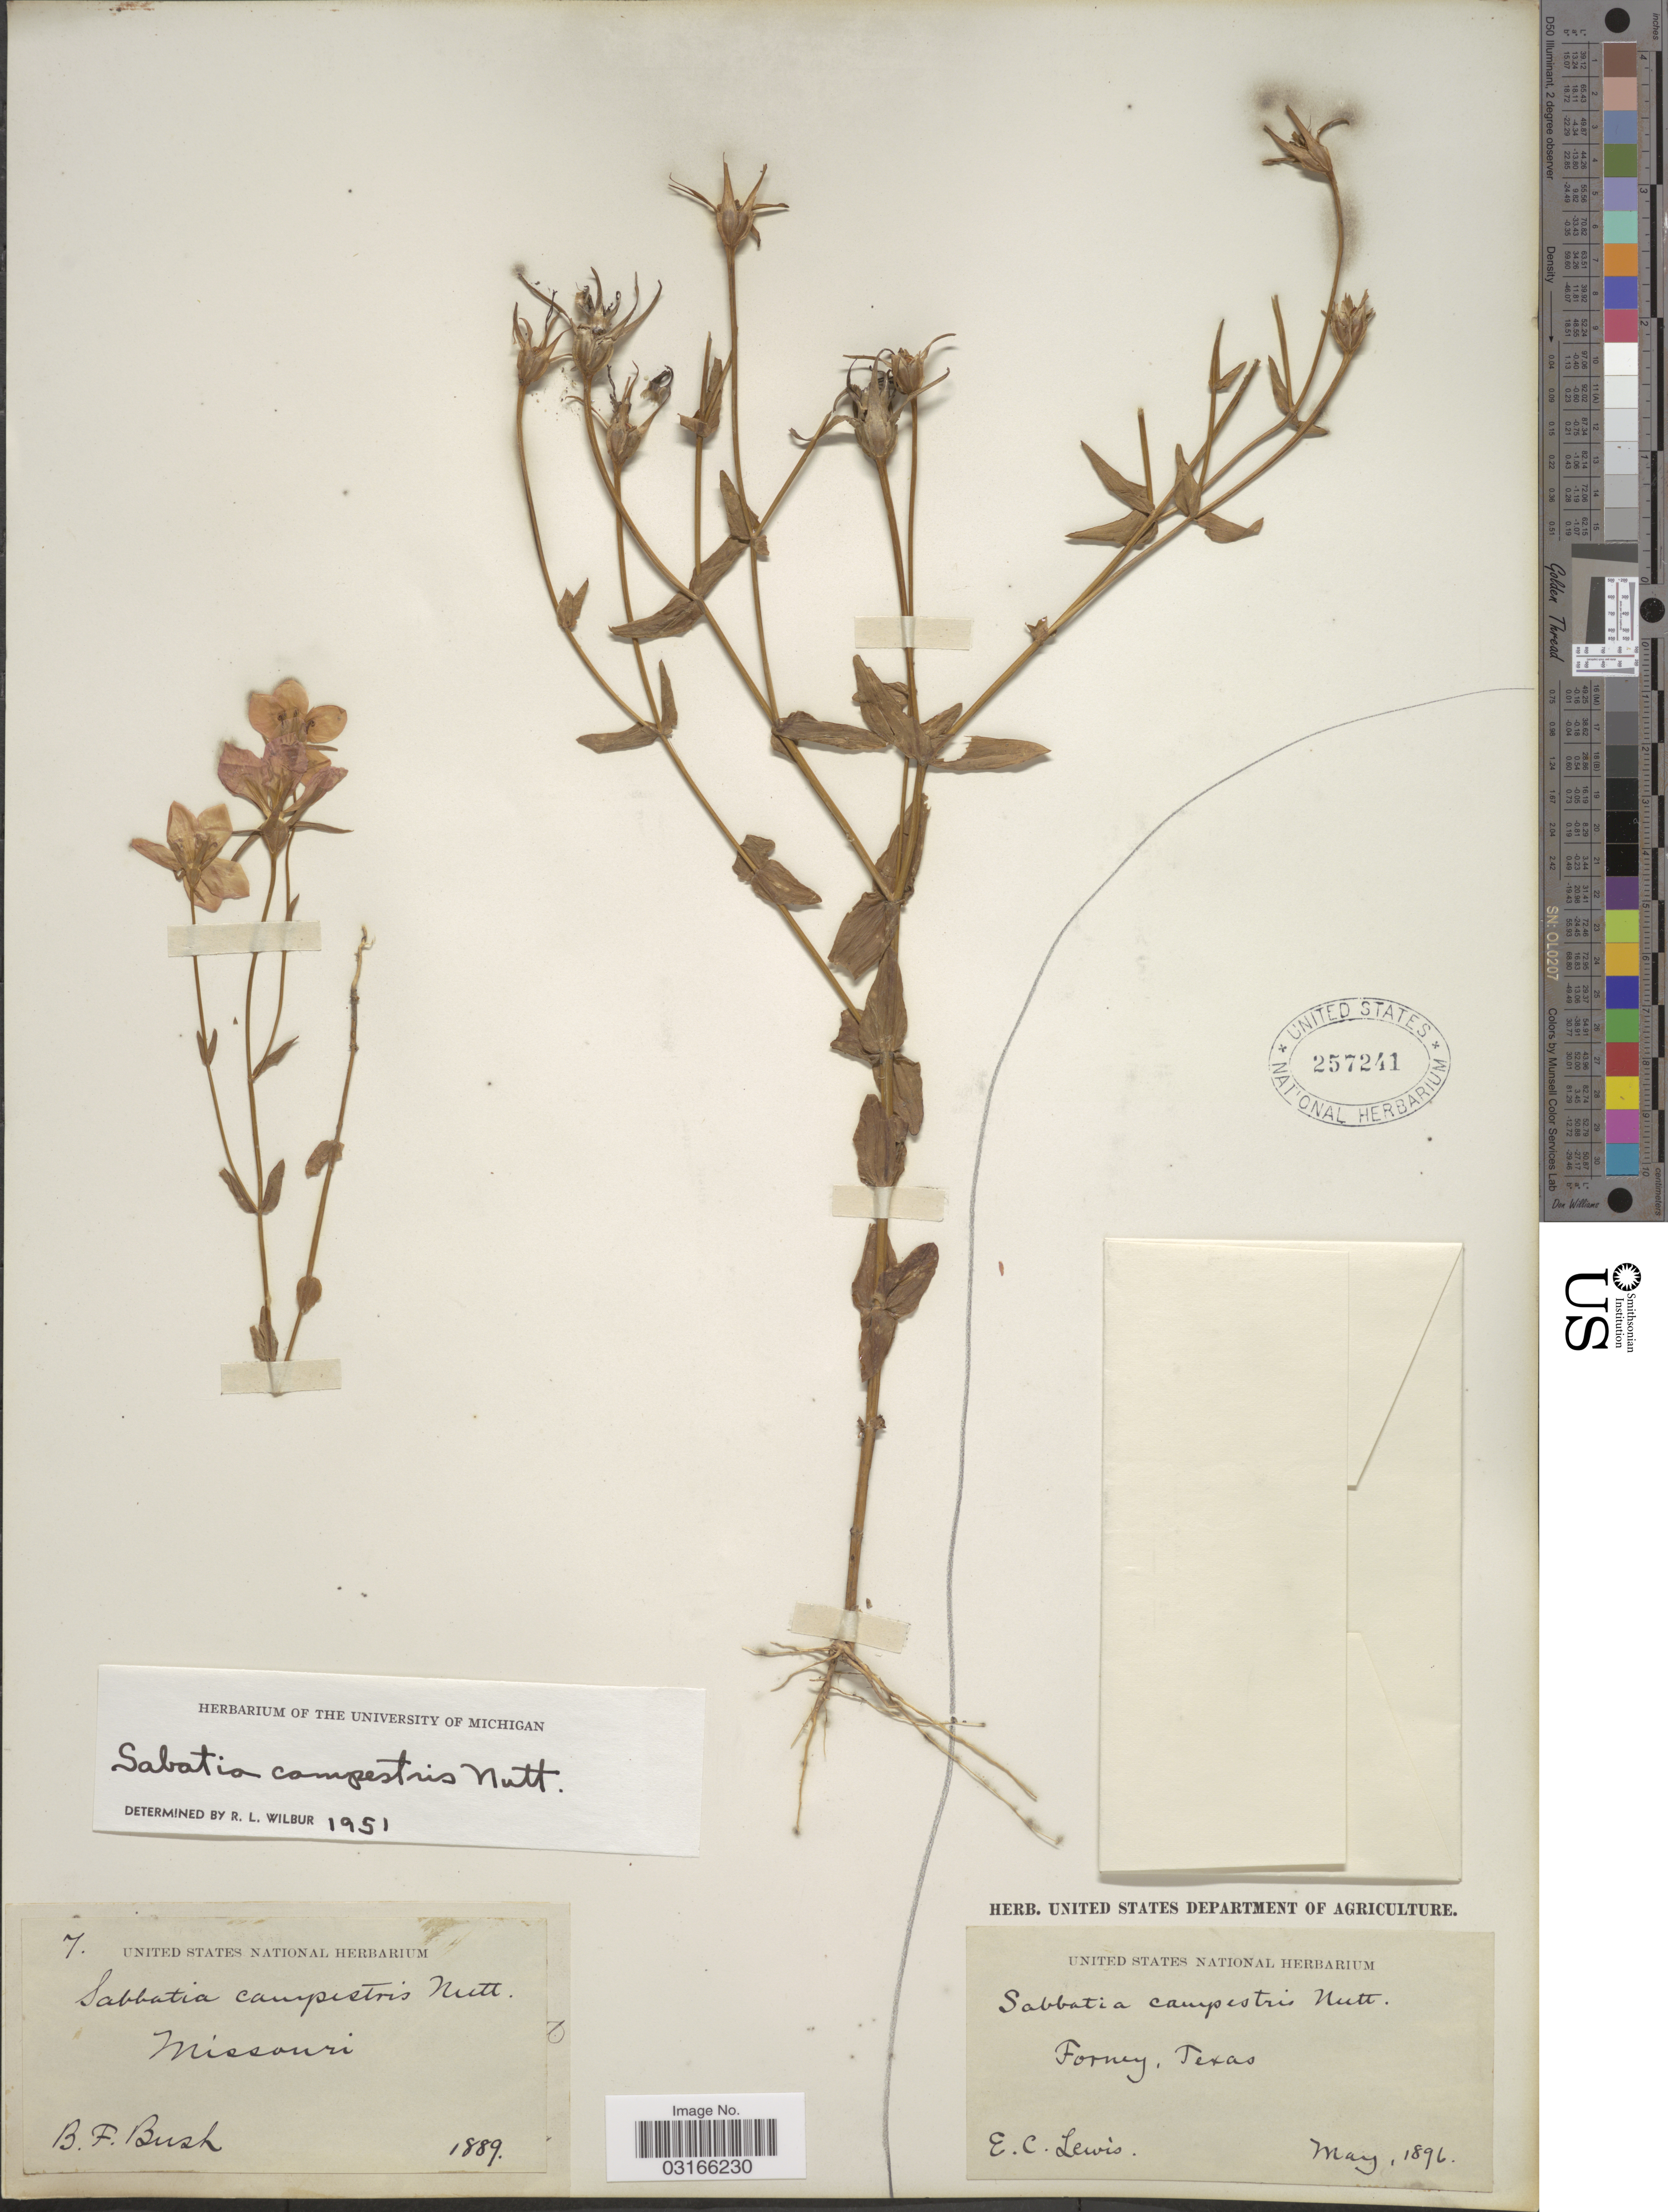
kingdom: Plantae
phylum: Tracheophyta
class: Magnoliopsida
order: Gentianales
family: Gentianaceae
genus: Sabatia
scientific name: Sabatia campestris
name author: Nutt.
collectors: B. F. Bush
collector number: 7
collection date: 1889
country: United States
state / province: Missouri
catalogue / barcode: US 257241